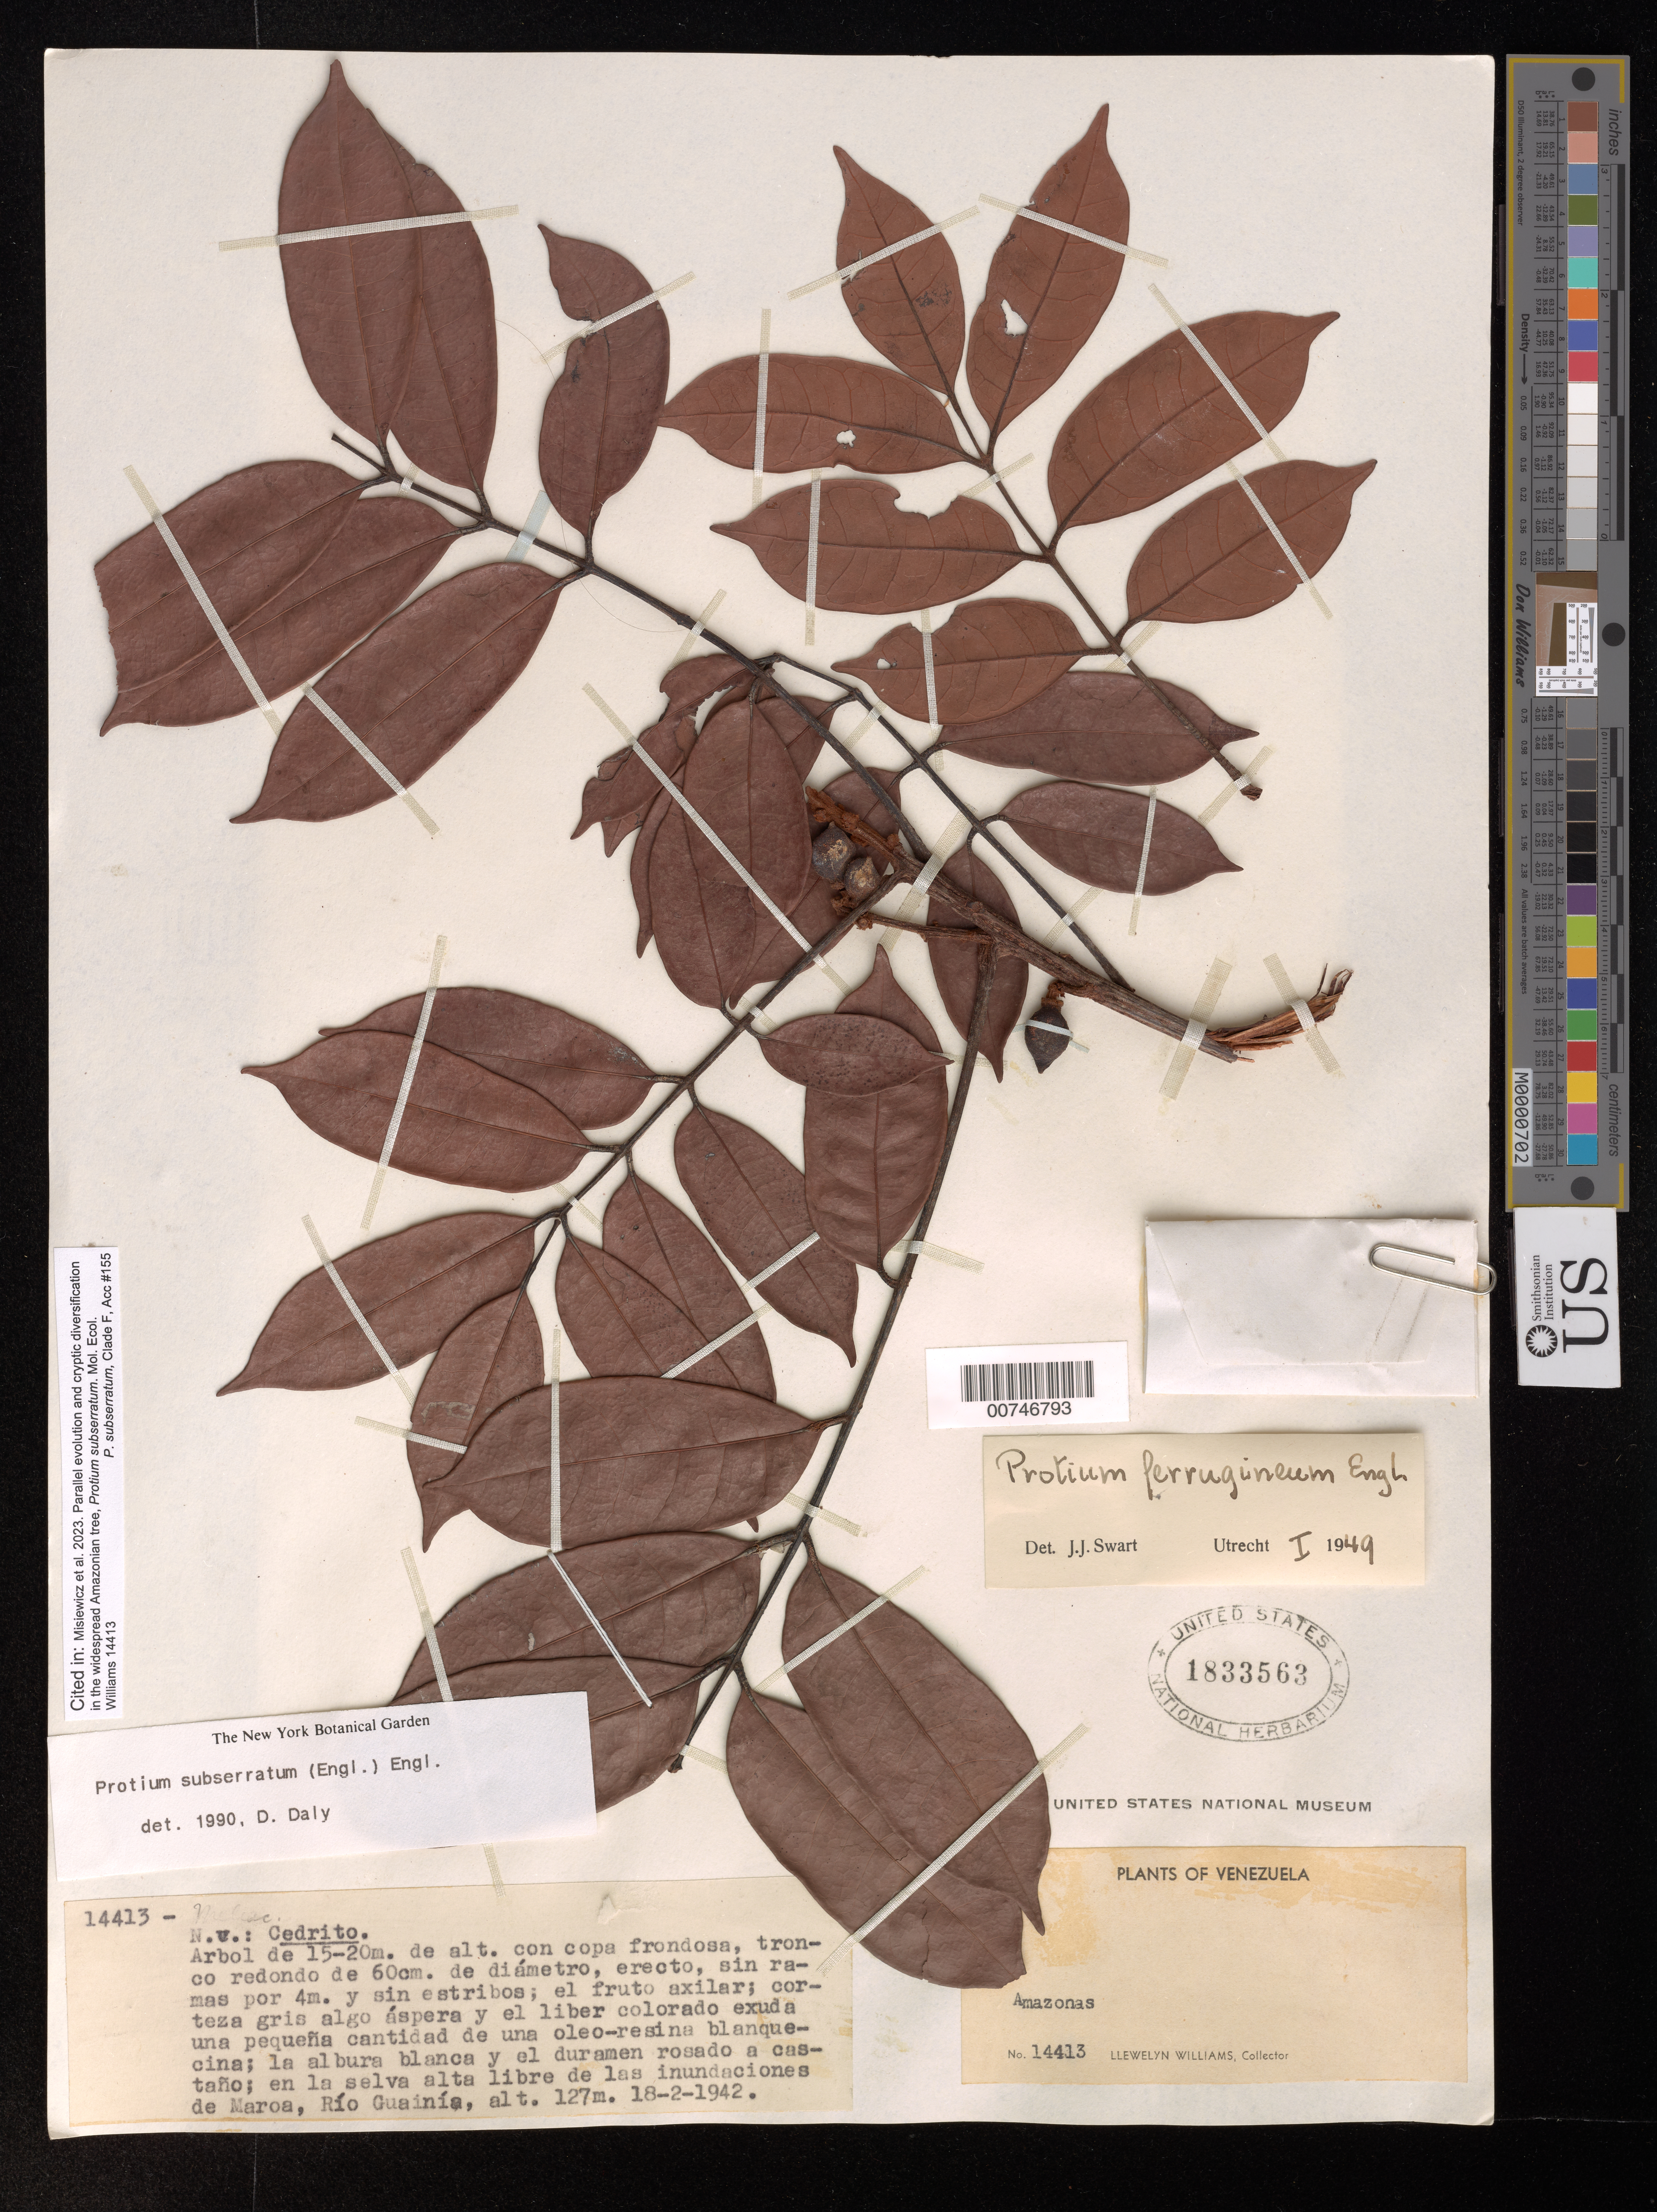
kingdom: Plantae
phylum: Tracheophyta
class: Magnoliopsida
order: Sapindales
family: Burseraceae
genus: Protium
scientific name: Protium subserratum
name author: (Engl.) Engl.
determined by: Daly, D. C.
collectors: Ll. Williams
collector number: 14413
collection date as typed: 18-Feb-42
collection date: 1942-02-18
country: Venezuela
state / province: Amazonas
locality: Maroa, Río Guainía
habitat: High, dense forest; nonflooded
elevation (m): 127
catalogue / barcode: US 1833563